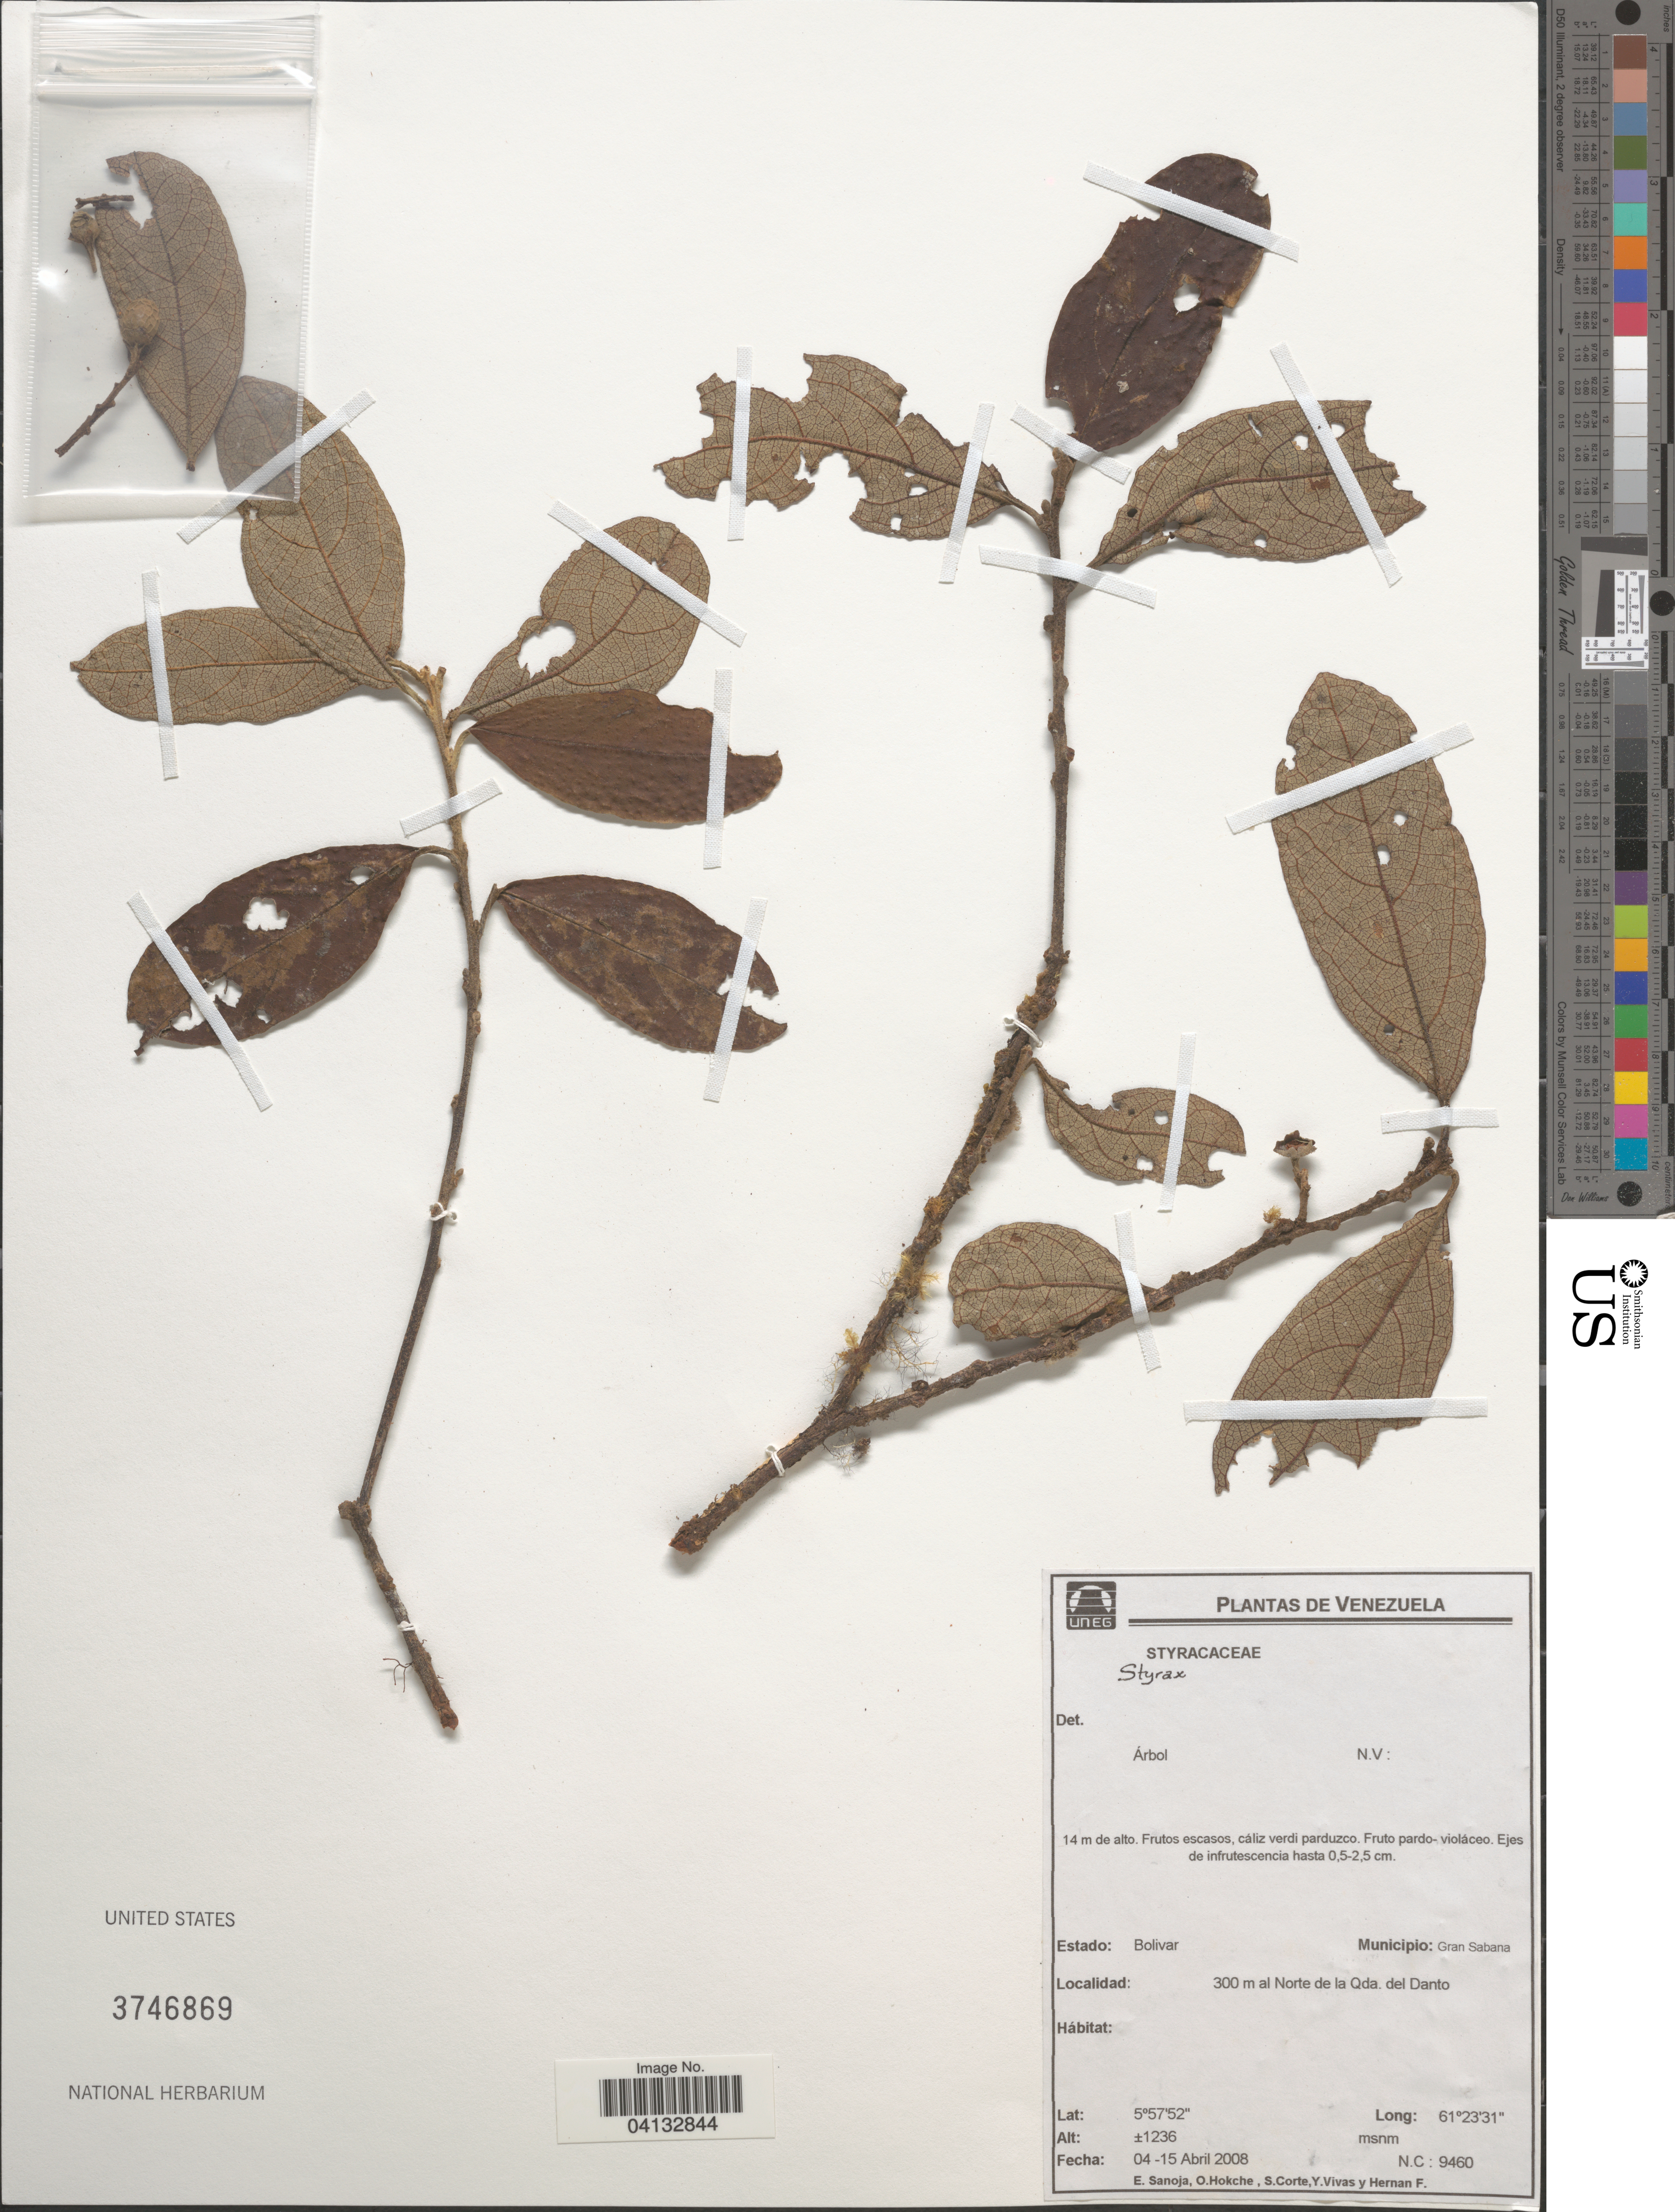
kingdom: Plantae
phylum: Tracheophyta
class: Magnoliopsida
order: Ericales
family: Styracaceae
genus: Styrax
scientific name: Styrax sp.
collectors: E. Sanoja, O. Hokche, S. Corte, Y. Vivas & F. Hernan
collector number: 9460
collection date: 2008-04-04/2008-04-15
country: Venezuela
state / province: Bolivar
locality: Municipio: Gran Sabana. 300 m al Norte de la Qda. del Danto.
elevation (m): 1236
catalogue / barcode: US 3746869